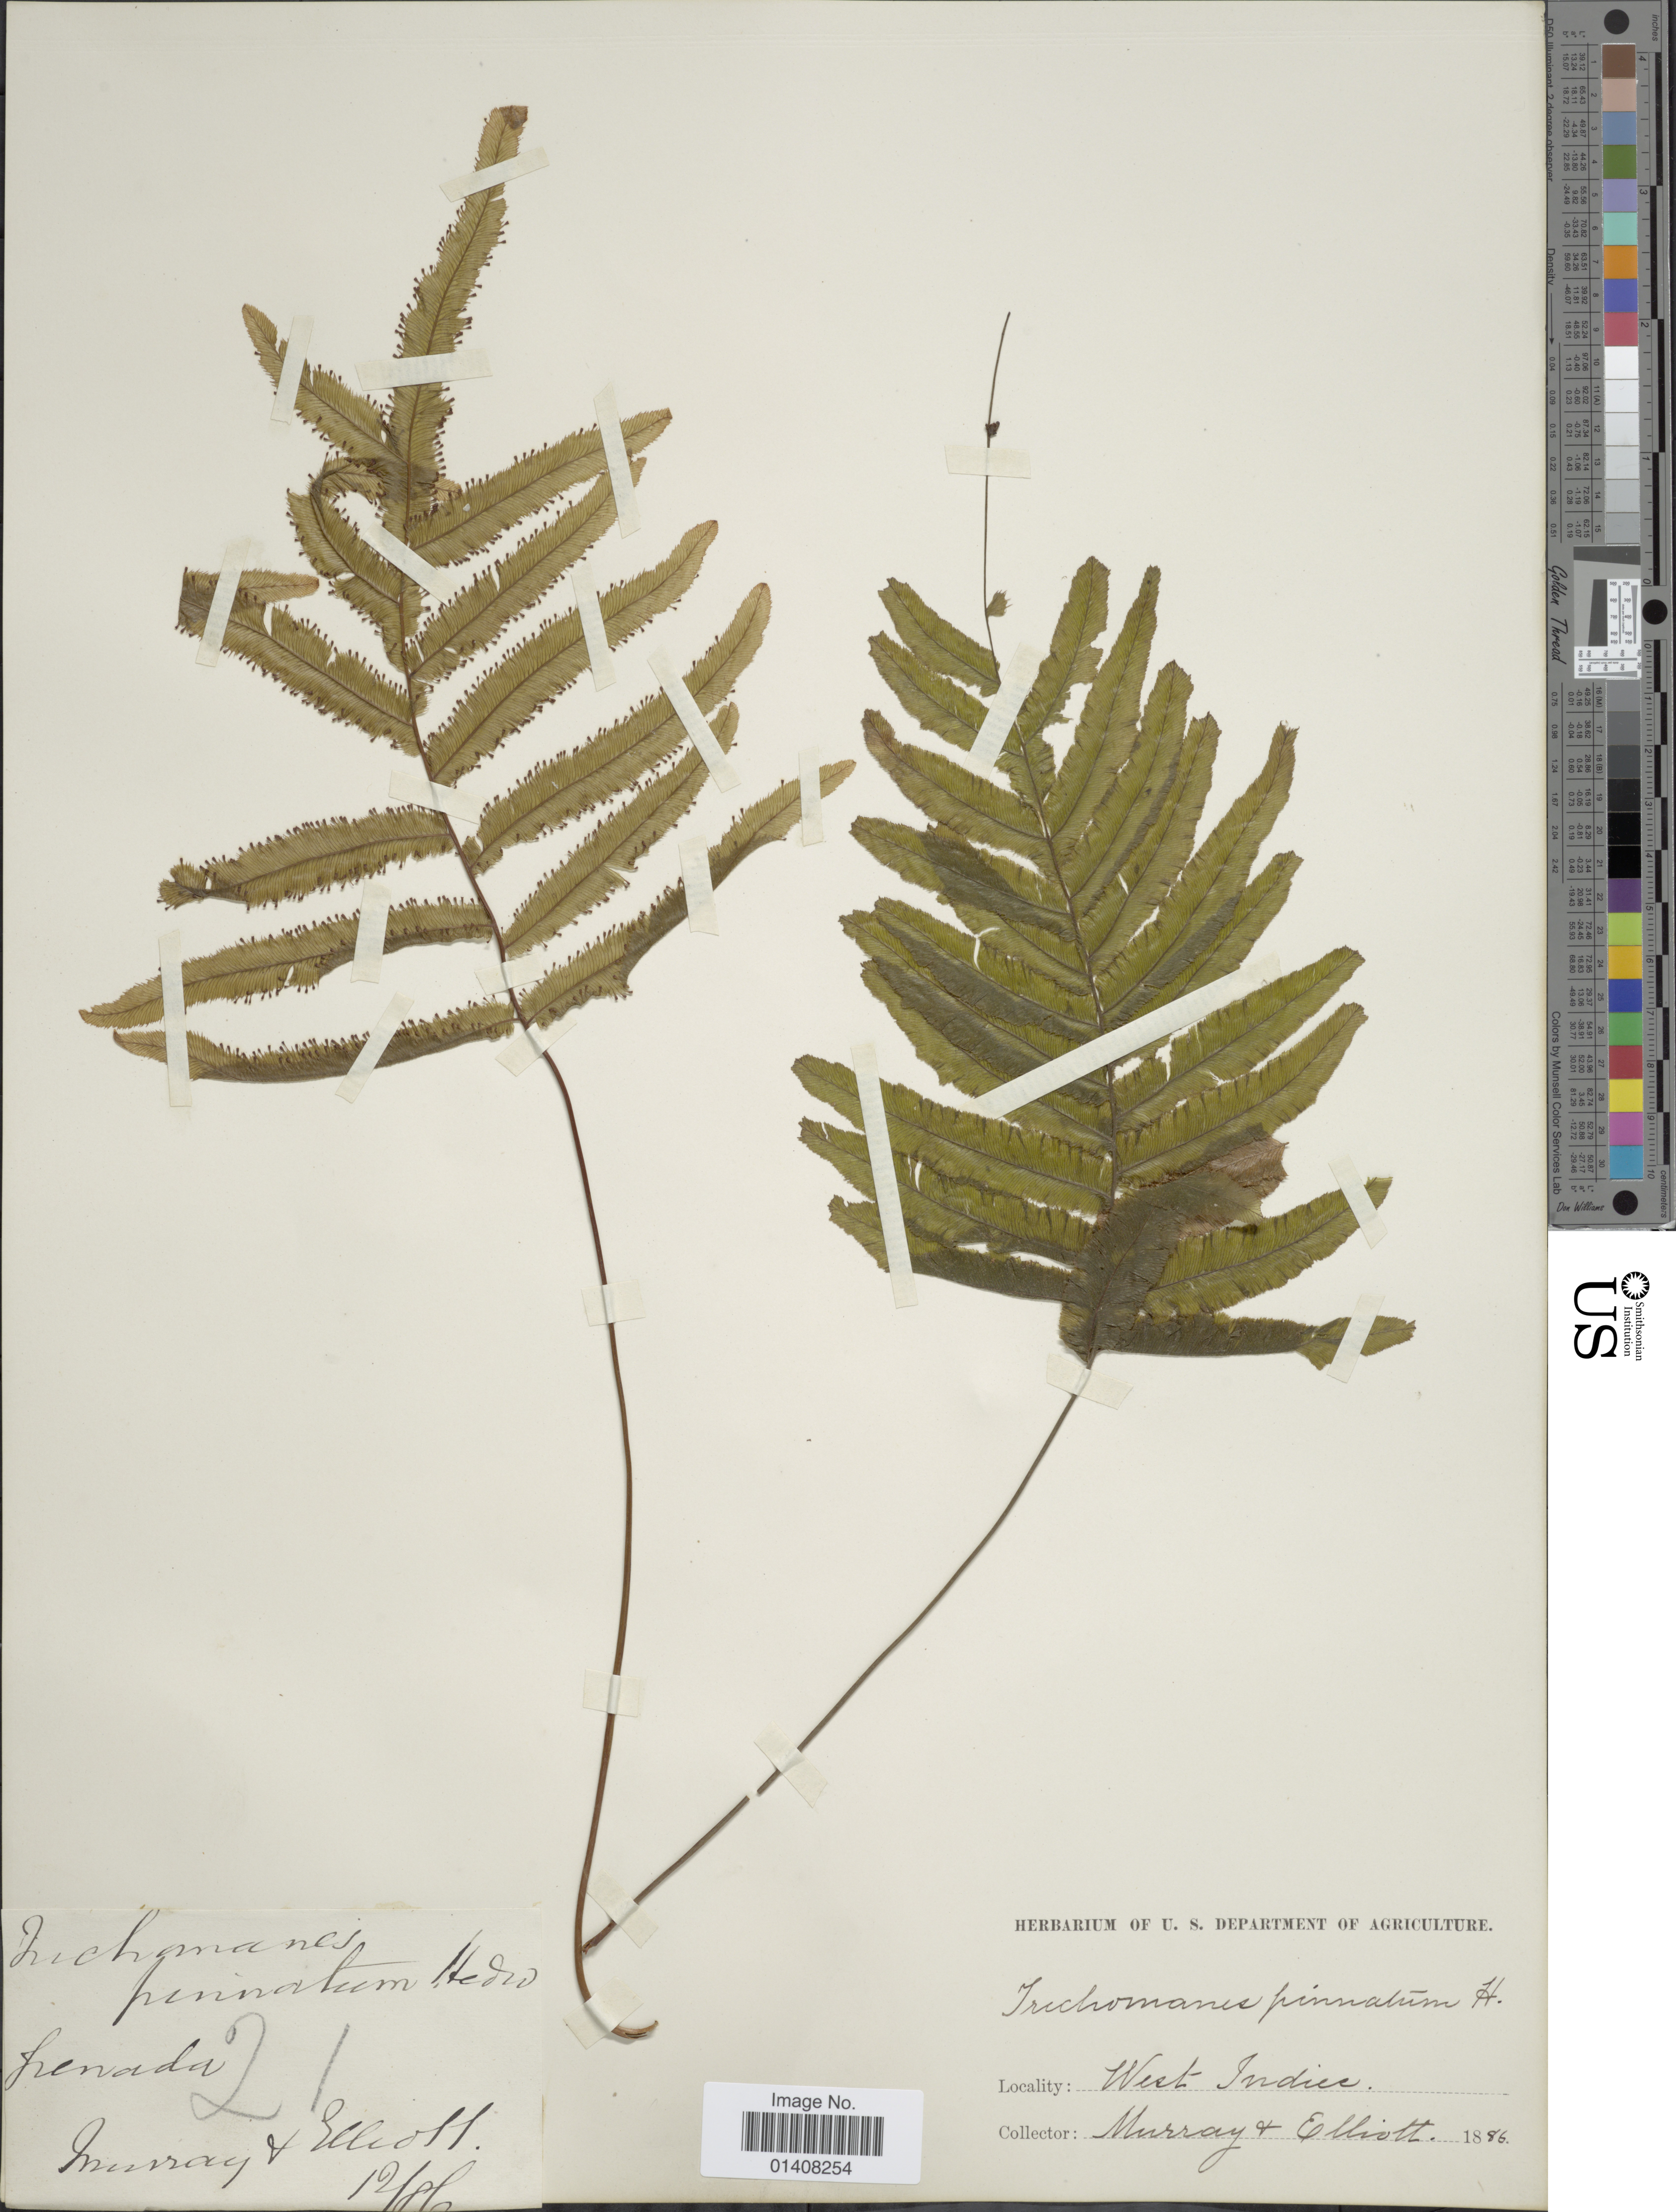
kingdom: Plantae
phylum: Tracheophyta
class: Polypodiopsida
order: Hymenophyllales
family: Hymenophyllaceae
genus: Trichomanes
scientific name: Trichomanes pinnatum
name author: Hedw.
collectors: Murray, -- & Elliott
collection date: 1886-12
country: Grenada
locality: Grenada, West-Indies